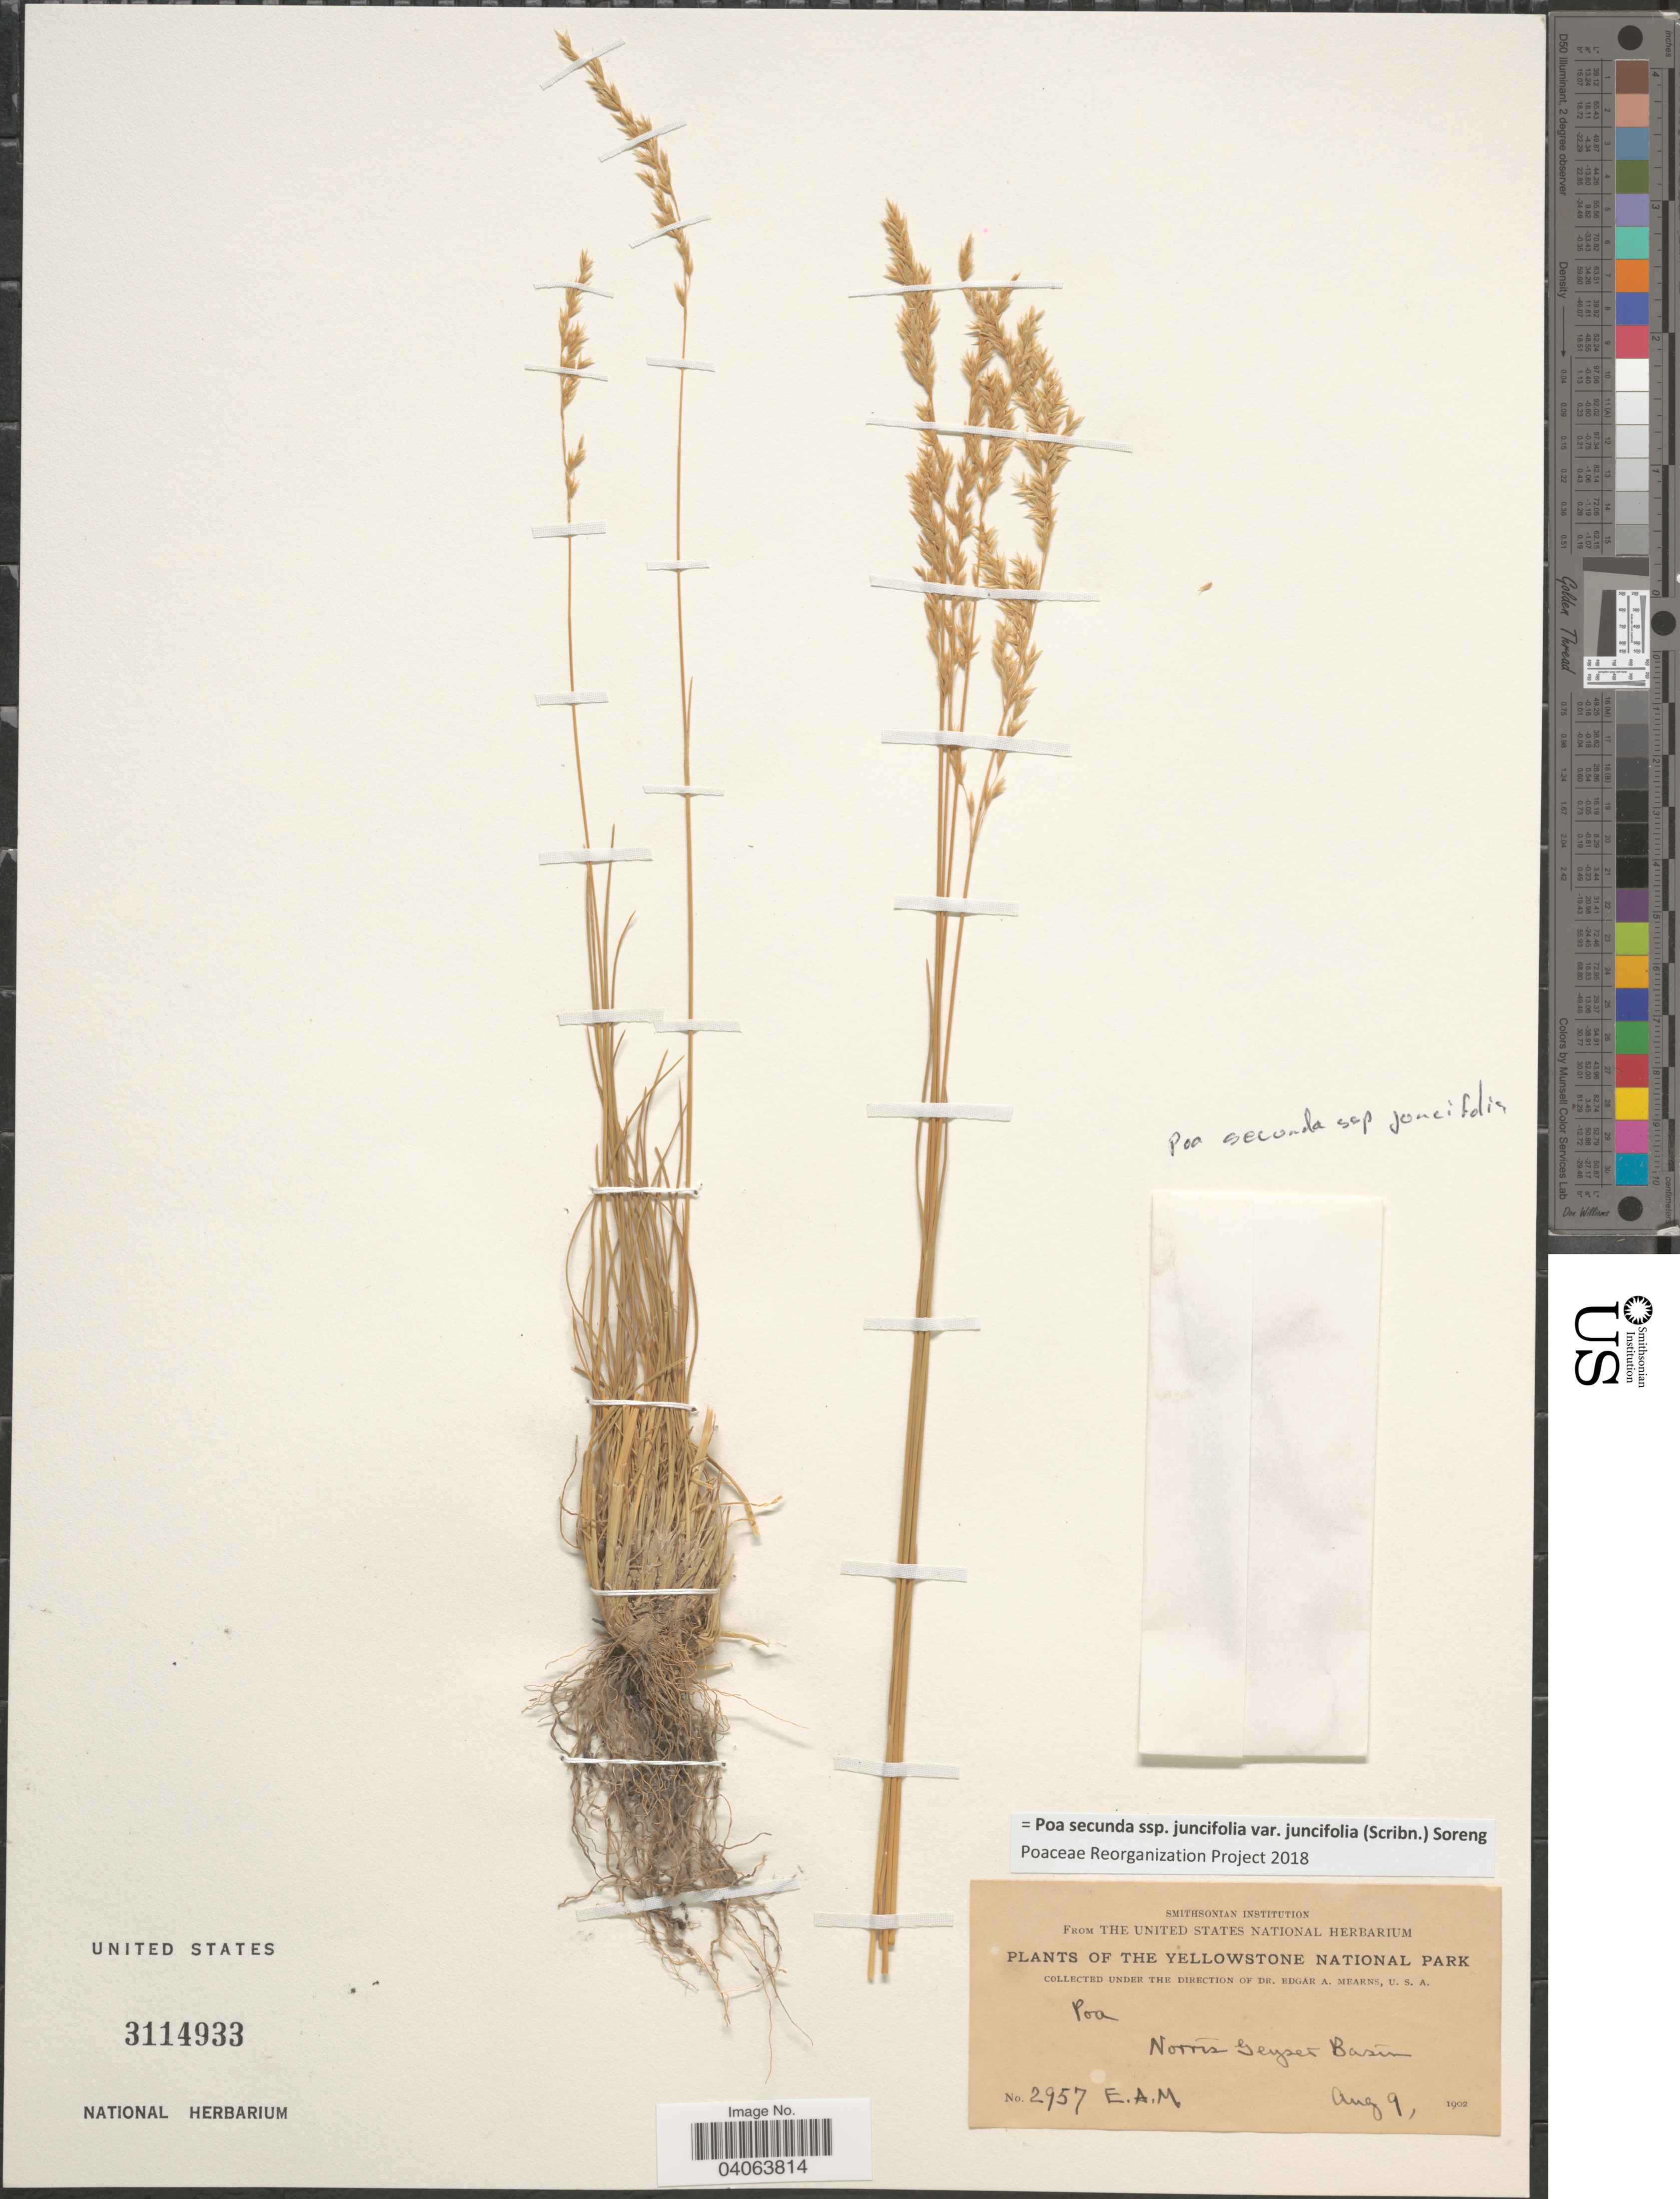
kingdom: Plantae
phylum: Tracheophyta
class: Liliopsida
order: Poales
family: Poaceae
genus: Poa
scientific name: Poa secunda subsp. juncifolia var. juncifolia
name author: (Scribn.) Soreng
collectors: E. A. Mearns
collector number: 2957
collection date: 1902-08-09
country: United States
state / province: Wyoming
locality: The Yellowstone National Park. Norris Geyser Basin.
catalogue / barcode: US 3114933